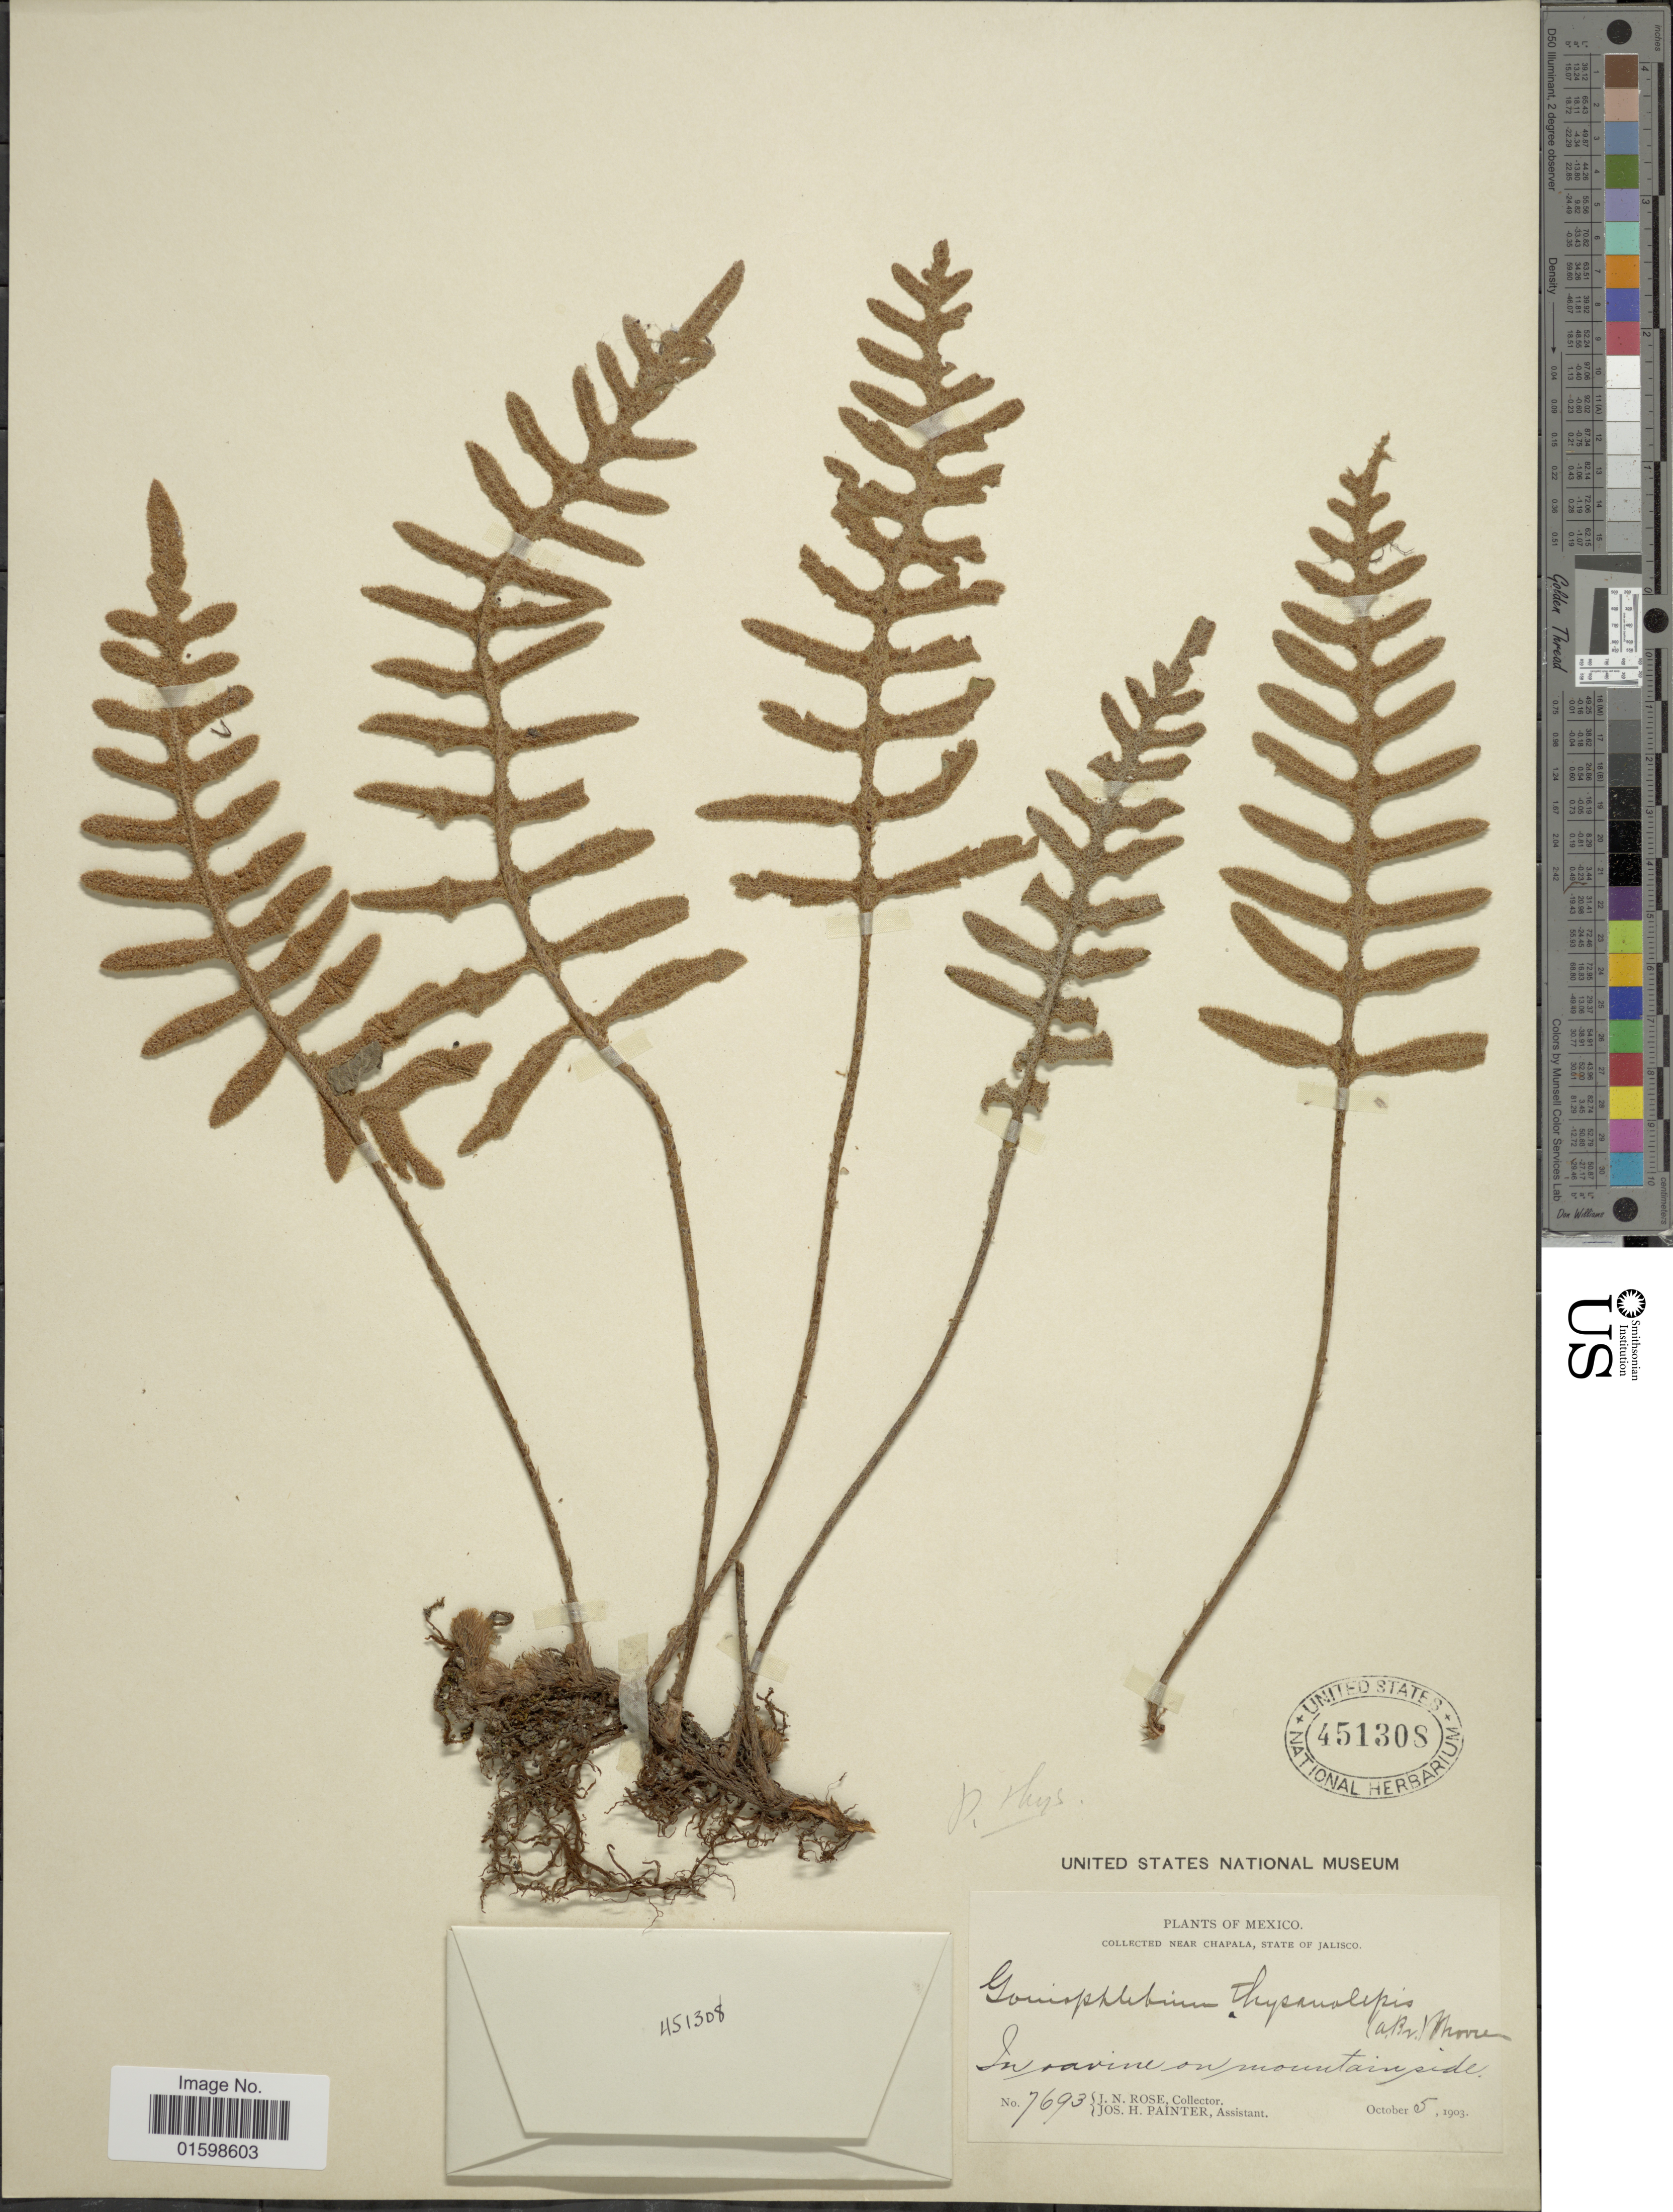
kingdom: Plantae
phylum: Tracheophyta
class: Polypodiopsida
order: Polypodiales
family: Polypodiaceae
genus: Pleopeltis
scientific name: Pleopeltis thyssanolepis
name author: (A. Braun ex Klotzsch) E.G. Andrews & Windham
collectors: J. N. Rose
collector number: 7693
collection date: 1903-10-05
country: Mexico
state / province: Jalisco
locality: Near Chapala, State of Jalisco, in ravine on mountain side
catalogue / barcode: US 451308